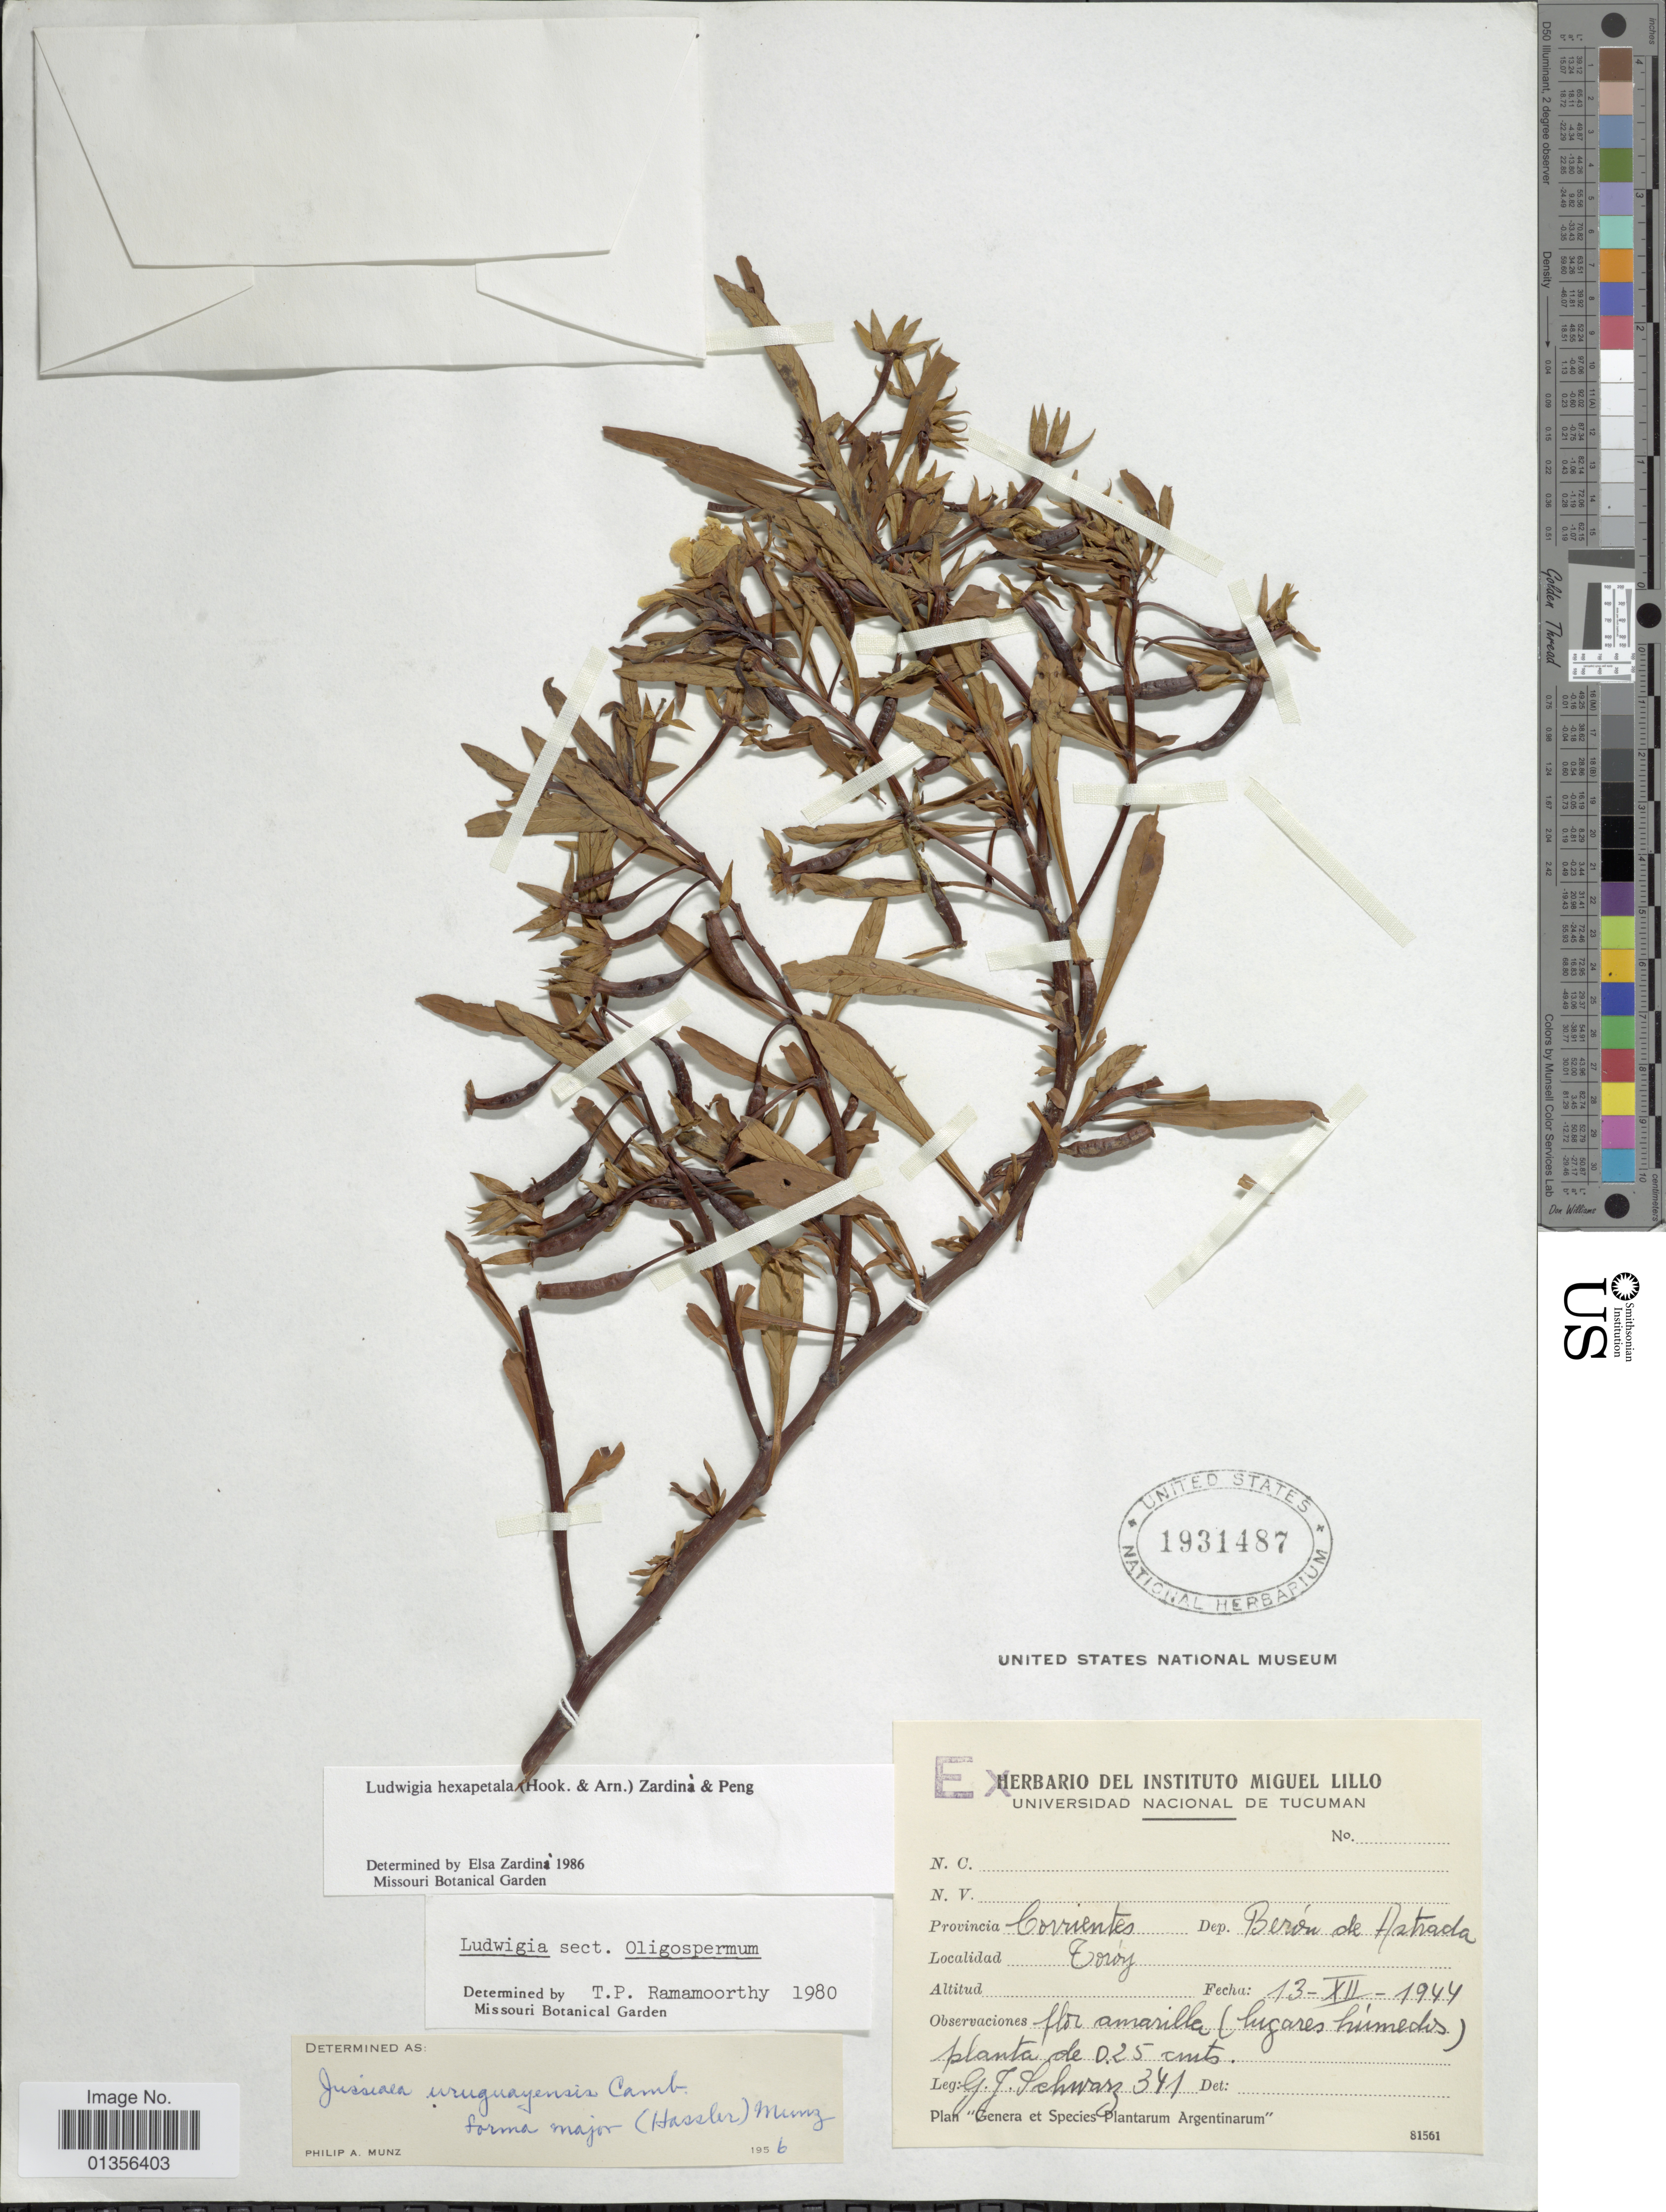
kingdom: Plantae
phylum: Tracheophyta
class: Magnoliopsida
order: Myrtales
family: Onagraceae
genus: Ludwigia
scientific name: Ludwigia hexapetala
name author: (Hook. & Arn.) Zardini et al.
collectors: G. J. Schwarz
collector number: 341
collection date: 1944-12-13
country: Argentina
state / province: Corrientes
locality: Dep. Berón de Astrada, Coróy.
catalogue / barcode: US 1931487